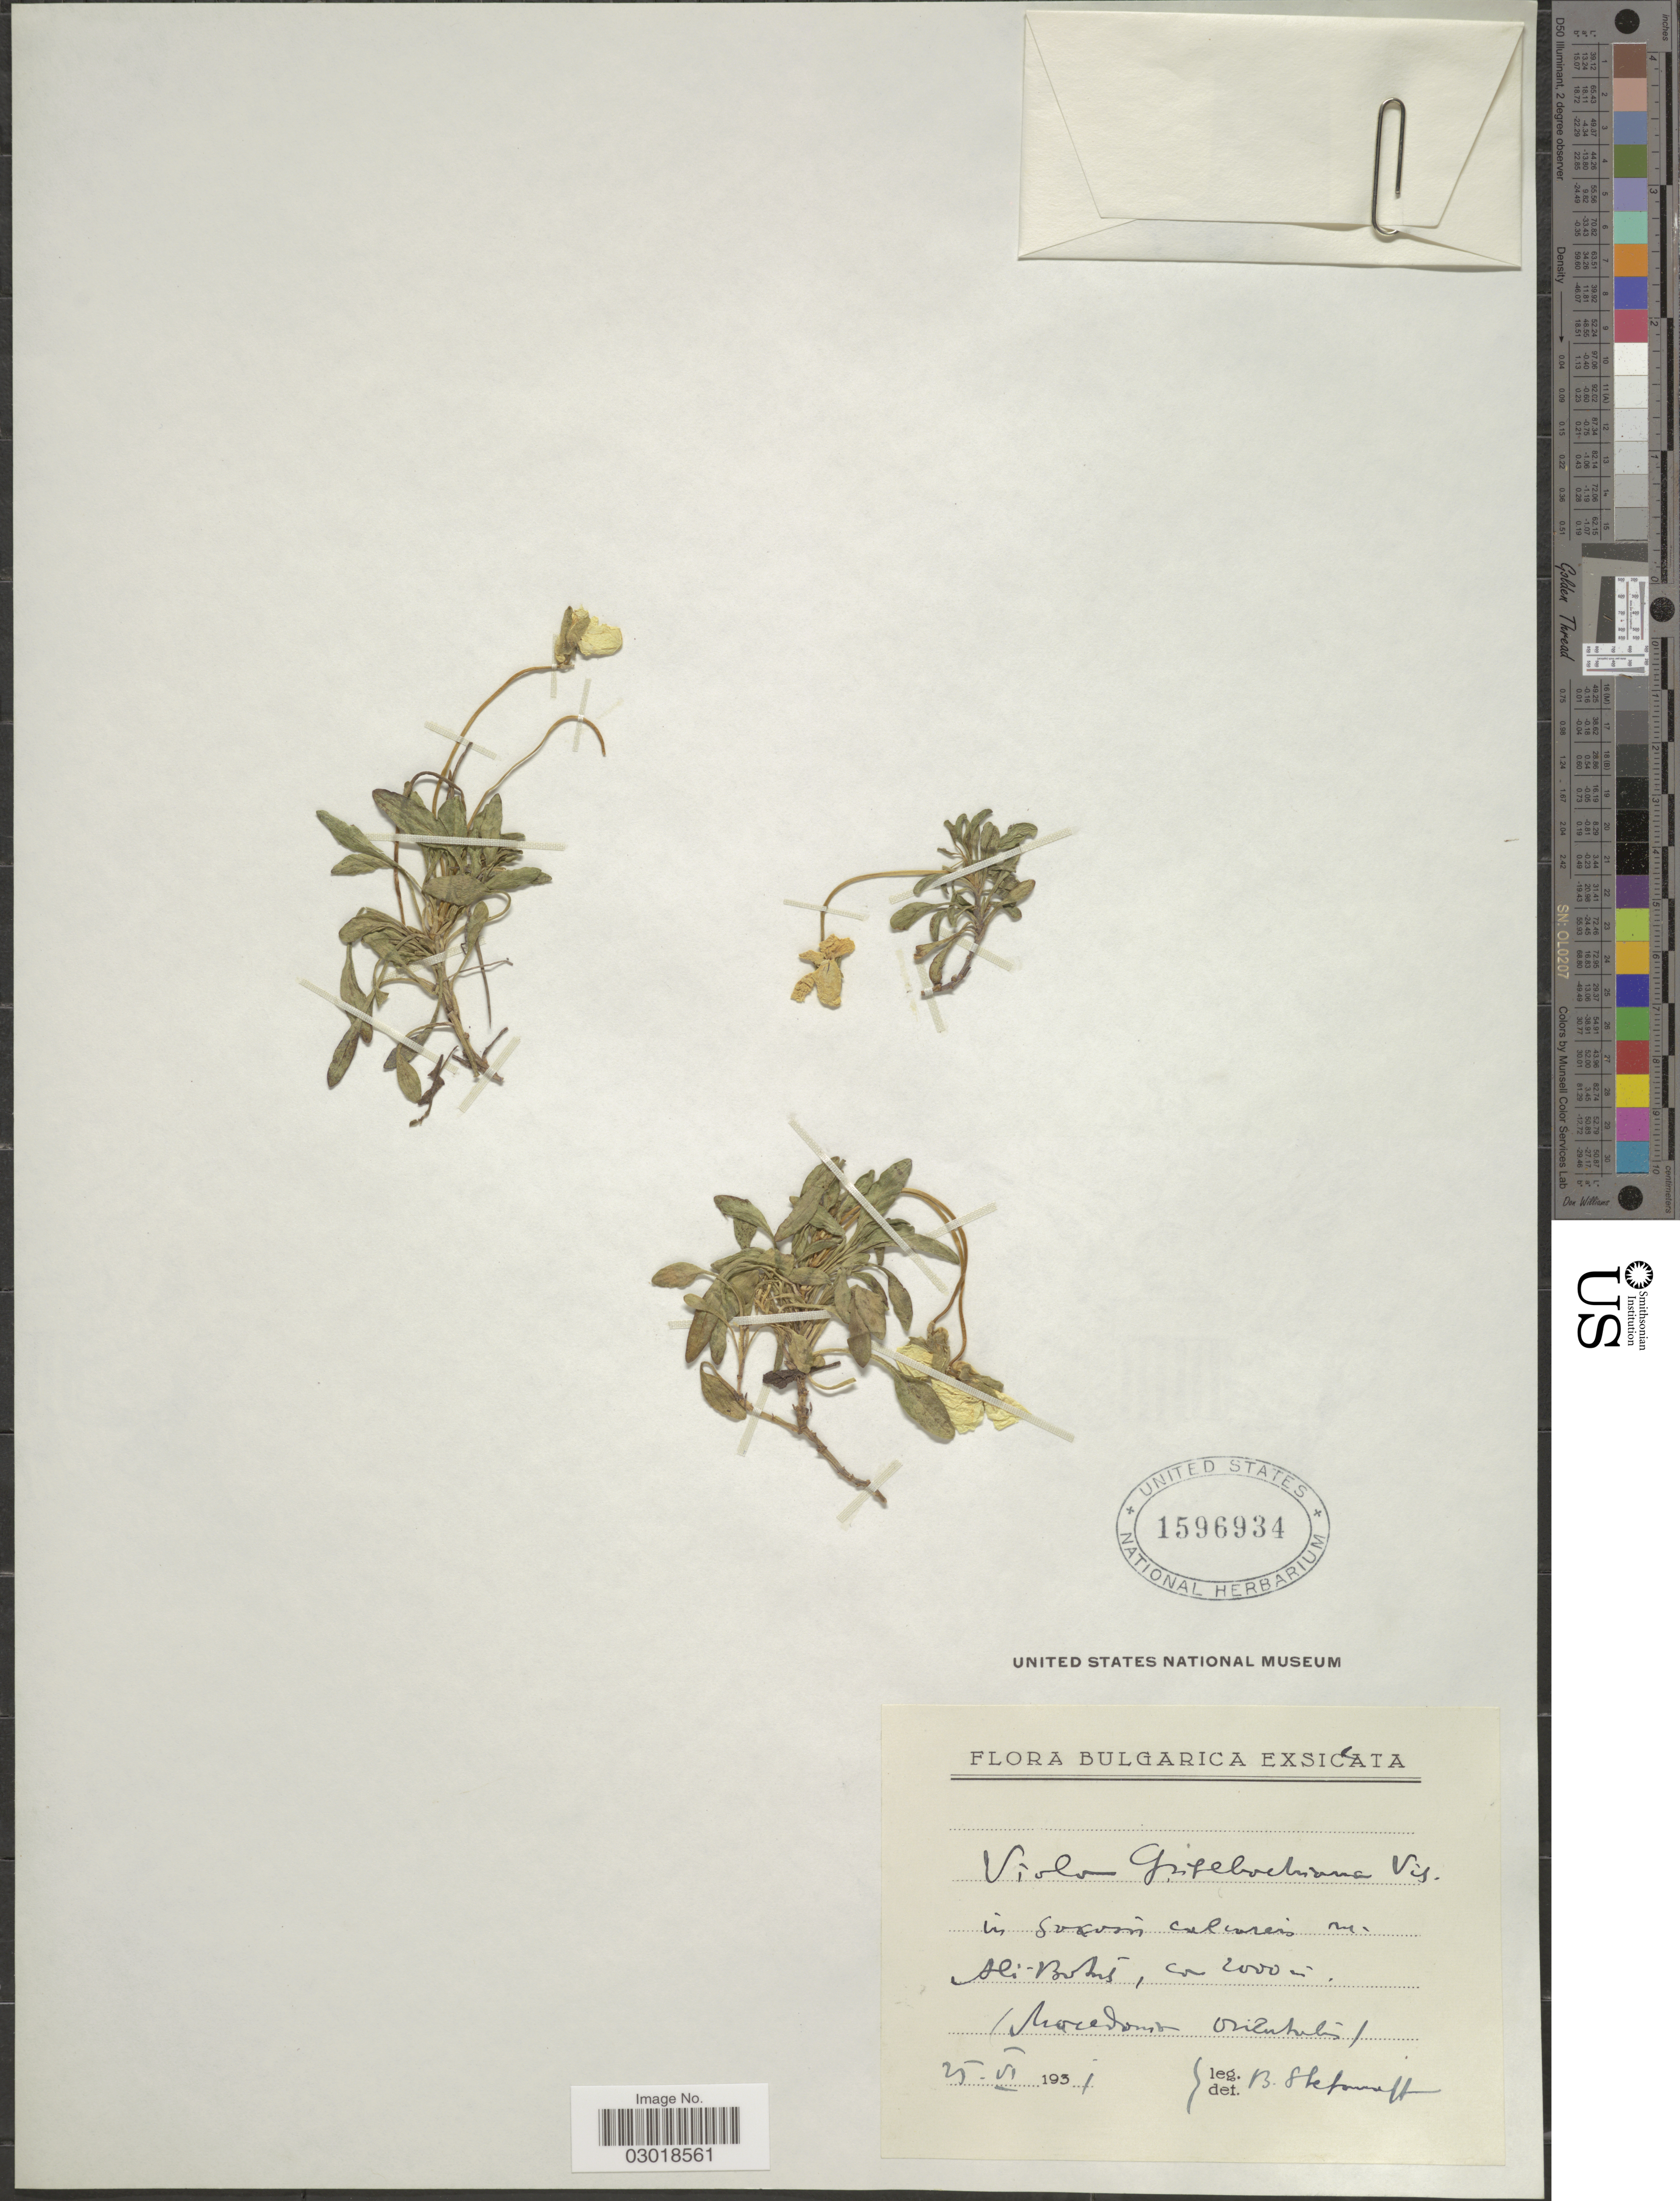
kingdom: Plantae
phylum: Tracheophyta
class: Magnoliopsida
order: Malpighiales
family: Violaceae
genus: Viola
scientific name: Viola grisebachiana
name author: Vis.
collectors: B. Stefanoff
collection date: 1931-06-25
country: Bulgaria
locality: AliBohns [interpreted] (Macedonia orientalis).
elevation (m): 2000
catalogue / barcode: US 1596934